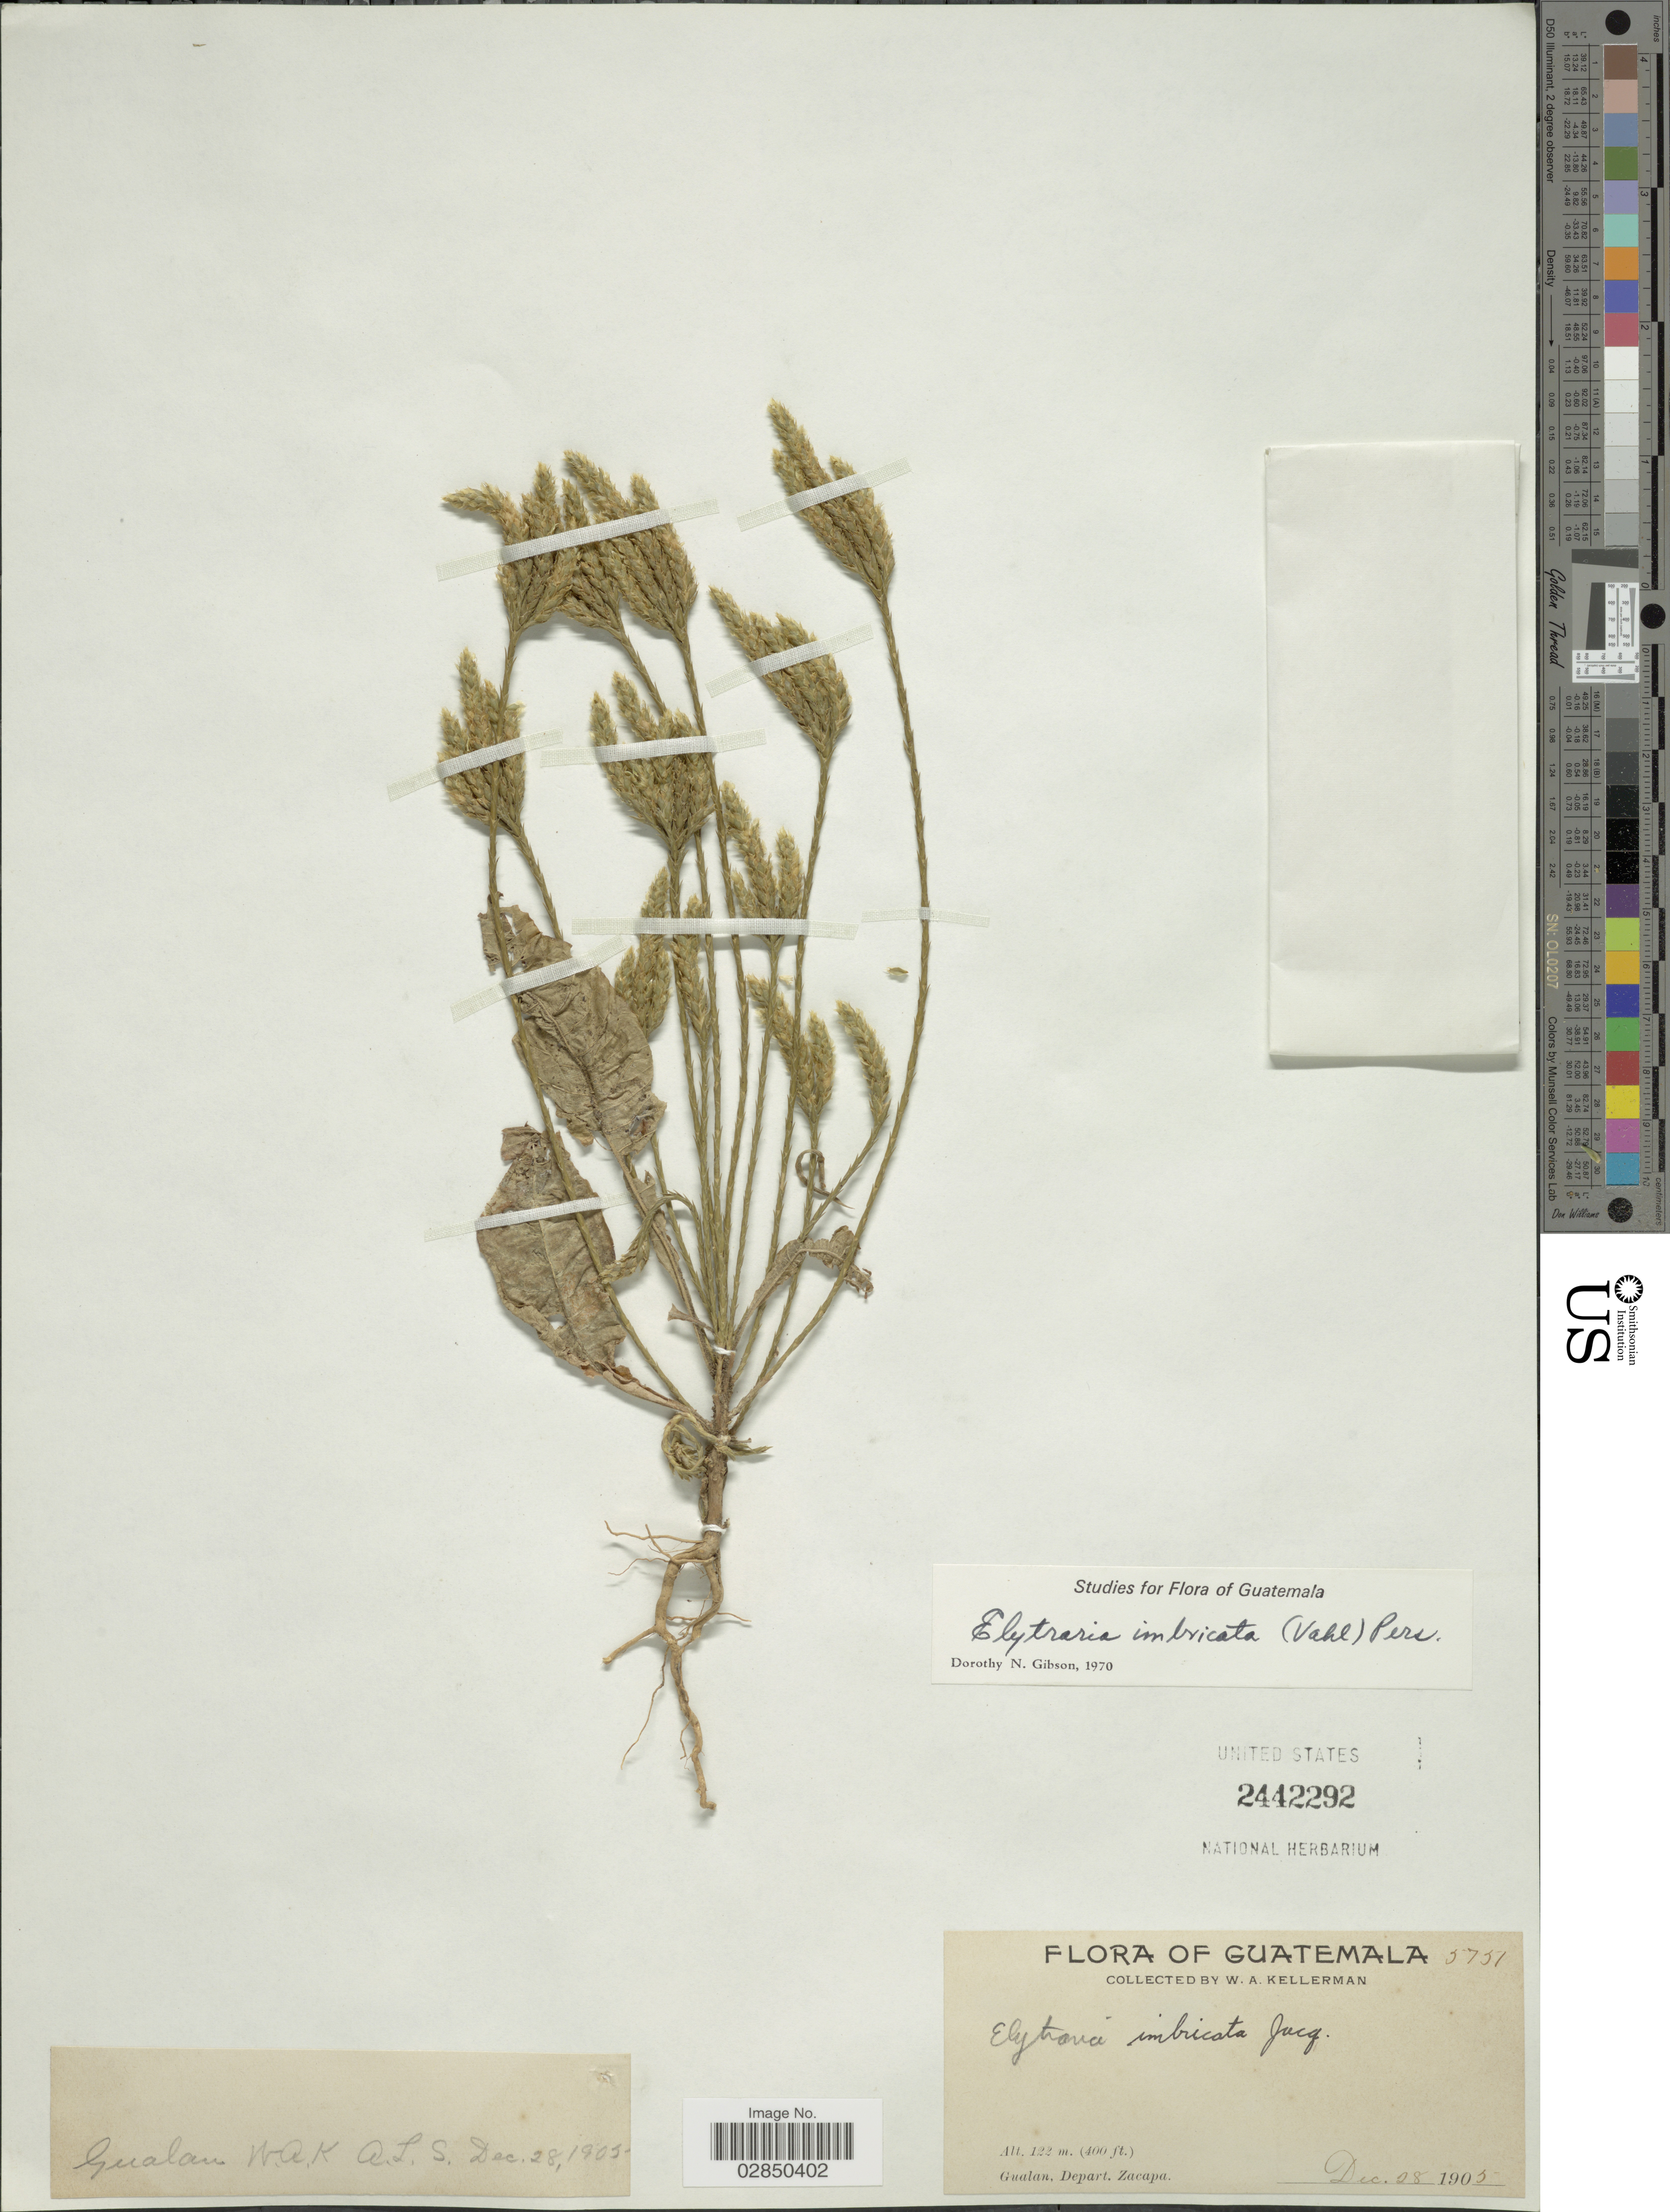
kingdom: Plantae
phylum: Tracheophyta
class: Magnoliopsida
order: Lamiales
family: Acanthaceae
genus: Elytraria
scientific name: Elytraria imbricata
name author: (Vahl) Pers.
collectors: W. Kellerman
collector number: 5751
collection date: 1905-12-28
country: Guatemala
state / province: Zacapa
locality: Gualan, Depart. Zacapa.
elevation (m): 122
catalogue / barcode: US 2442292